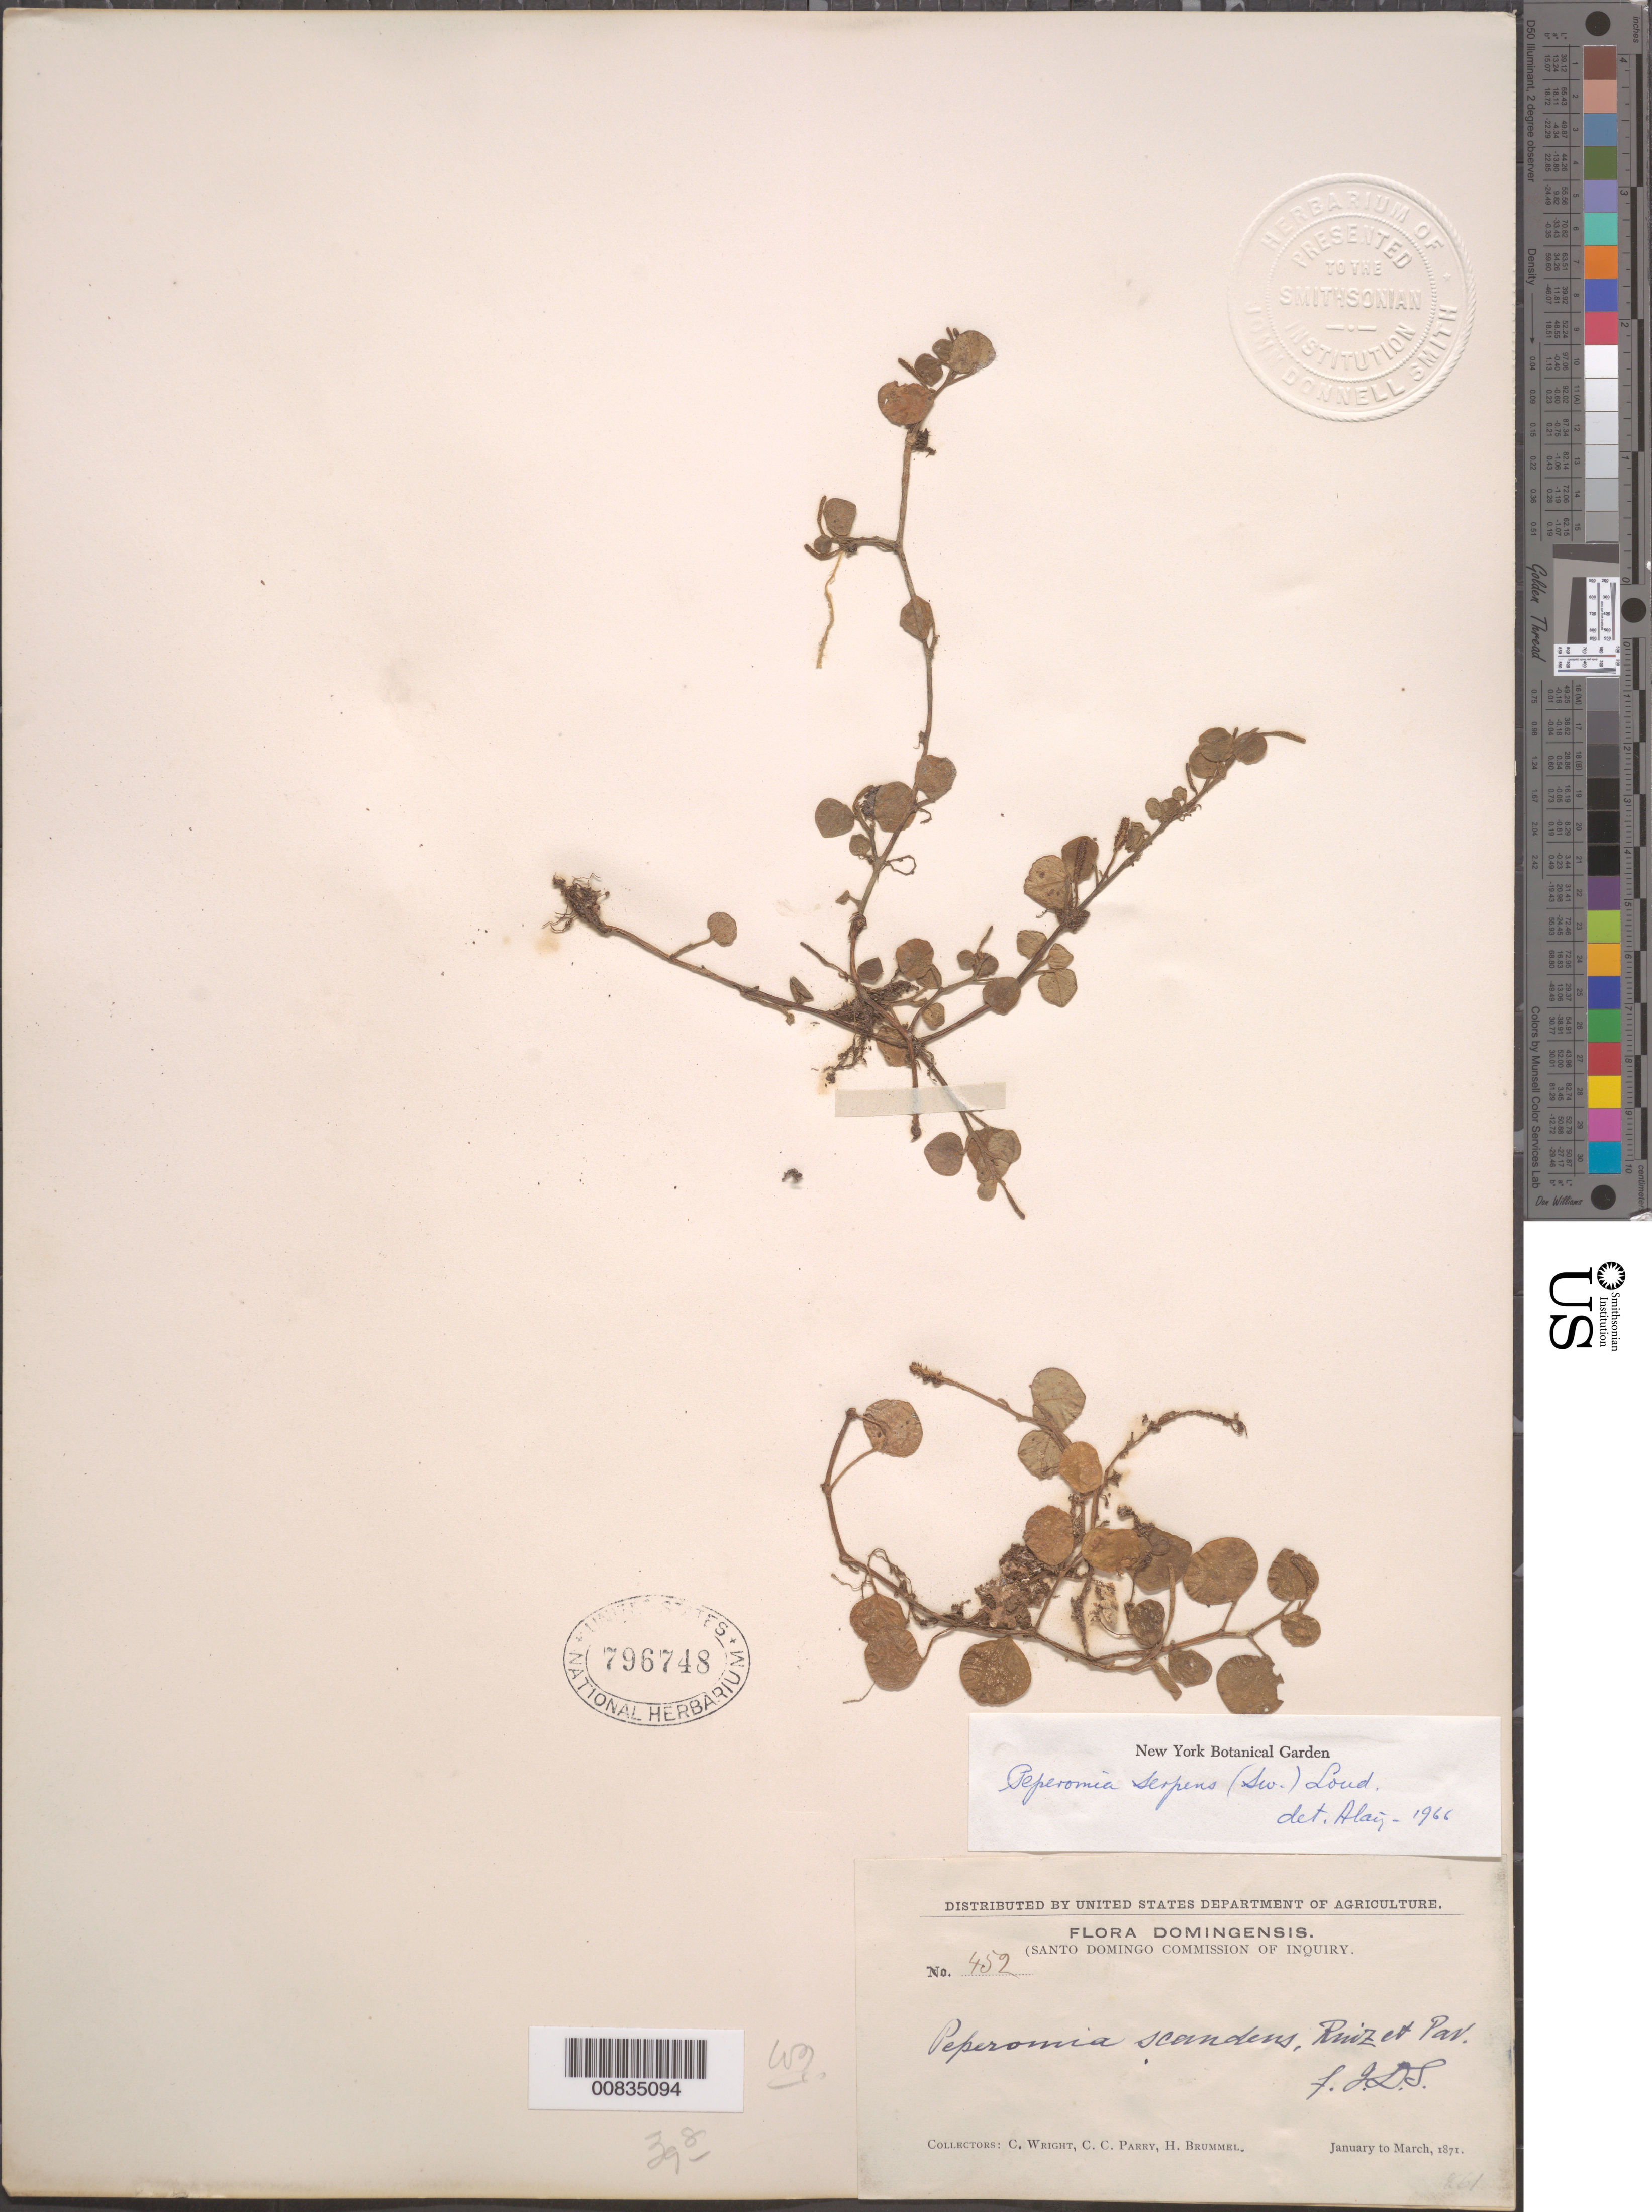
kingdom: Plantae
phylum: Tracheophyta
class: Magnoliopsida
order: Piperales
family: Piperaceae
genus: Peperomia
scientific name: Peperomia serpens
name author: (Sw.) Loudon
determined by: Liogier, Alain H.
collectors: C. Wright, C. C. Parry & H. Brummel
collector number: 452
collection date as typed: Jan 1871 to -- Mar 1871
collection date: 1871-01/1871-03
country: Dominican Republic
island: Hispaniola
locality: Dominican Republic.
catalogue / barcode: US 796748